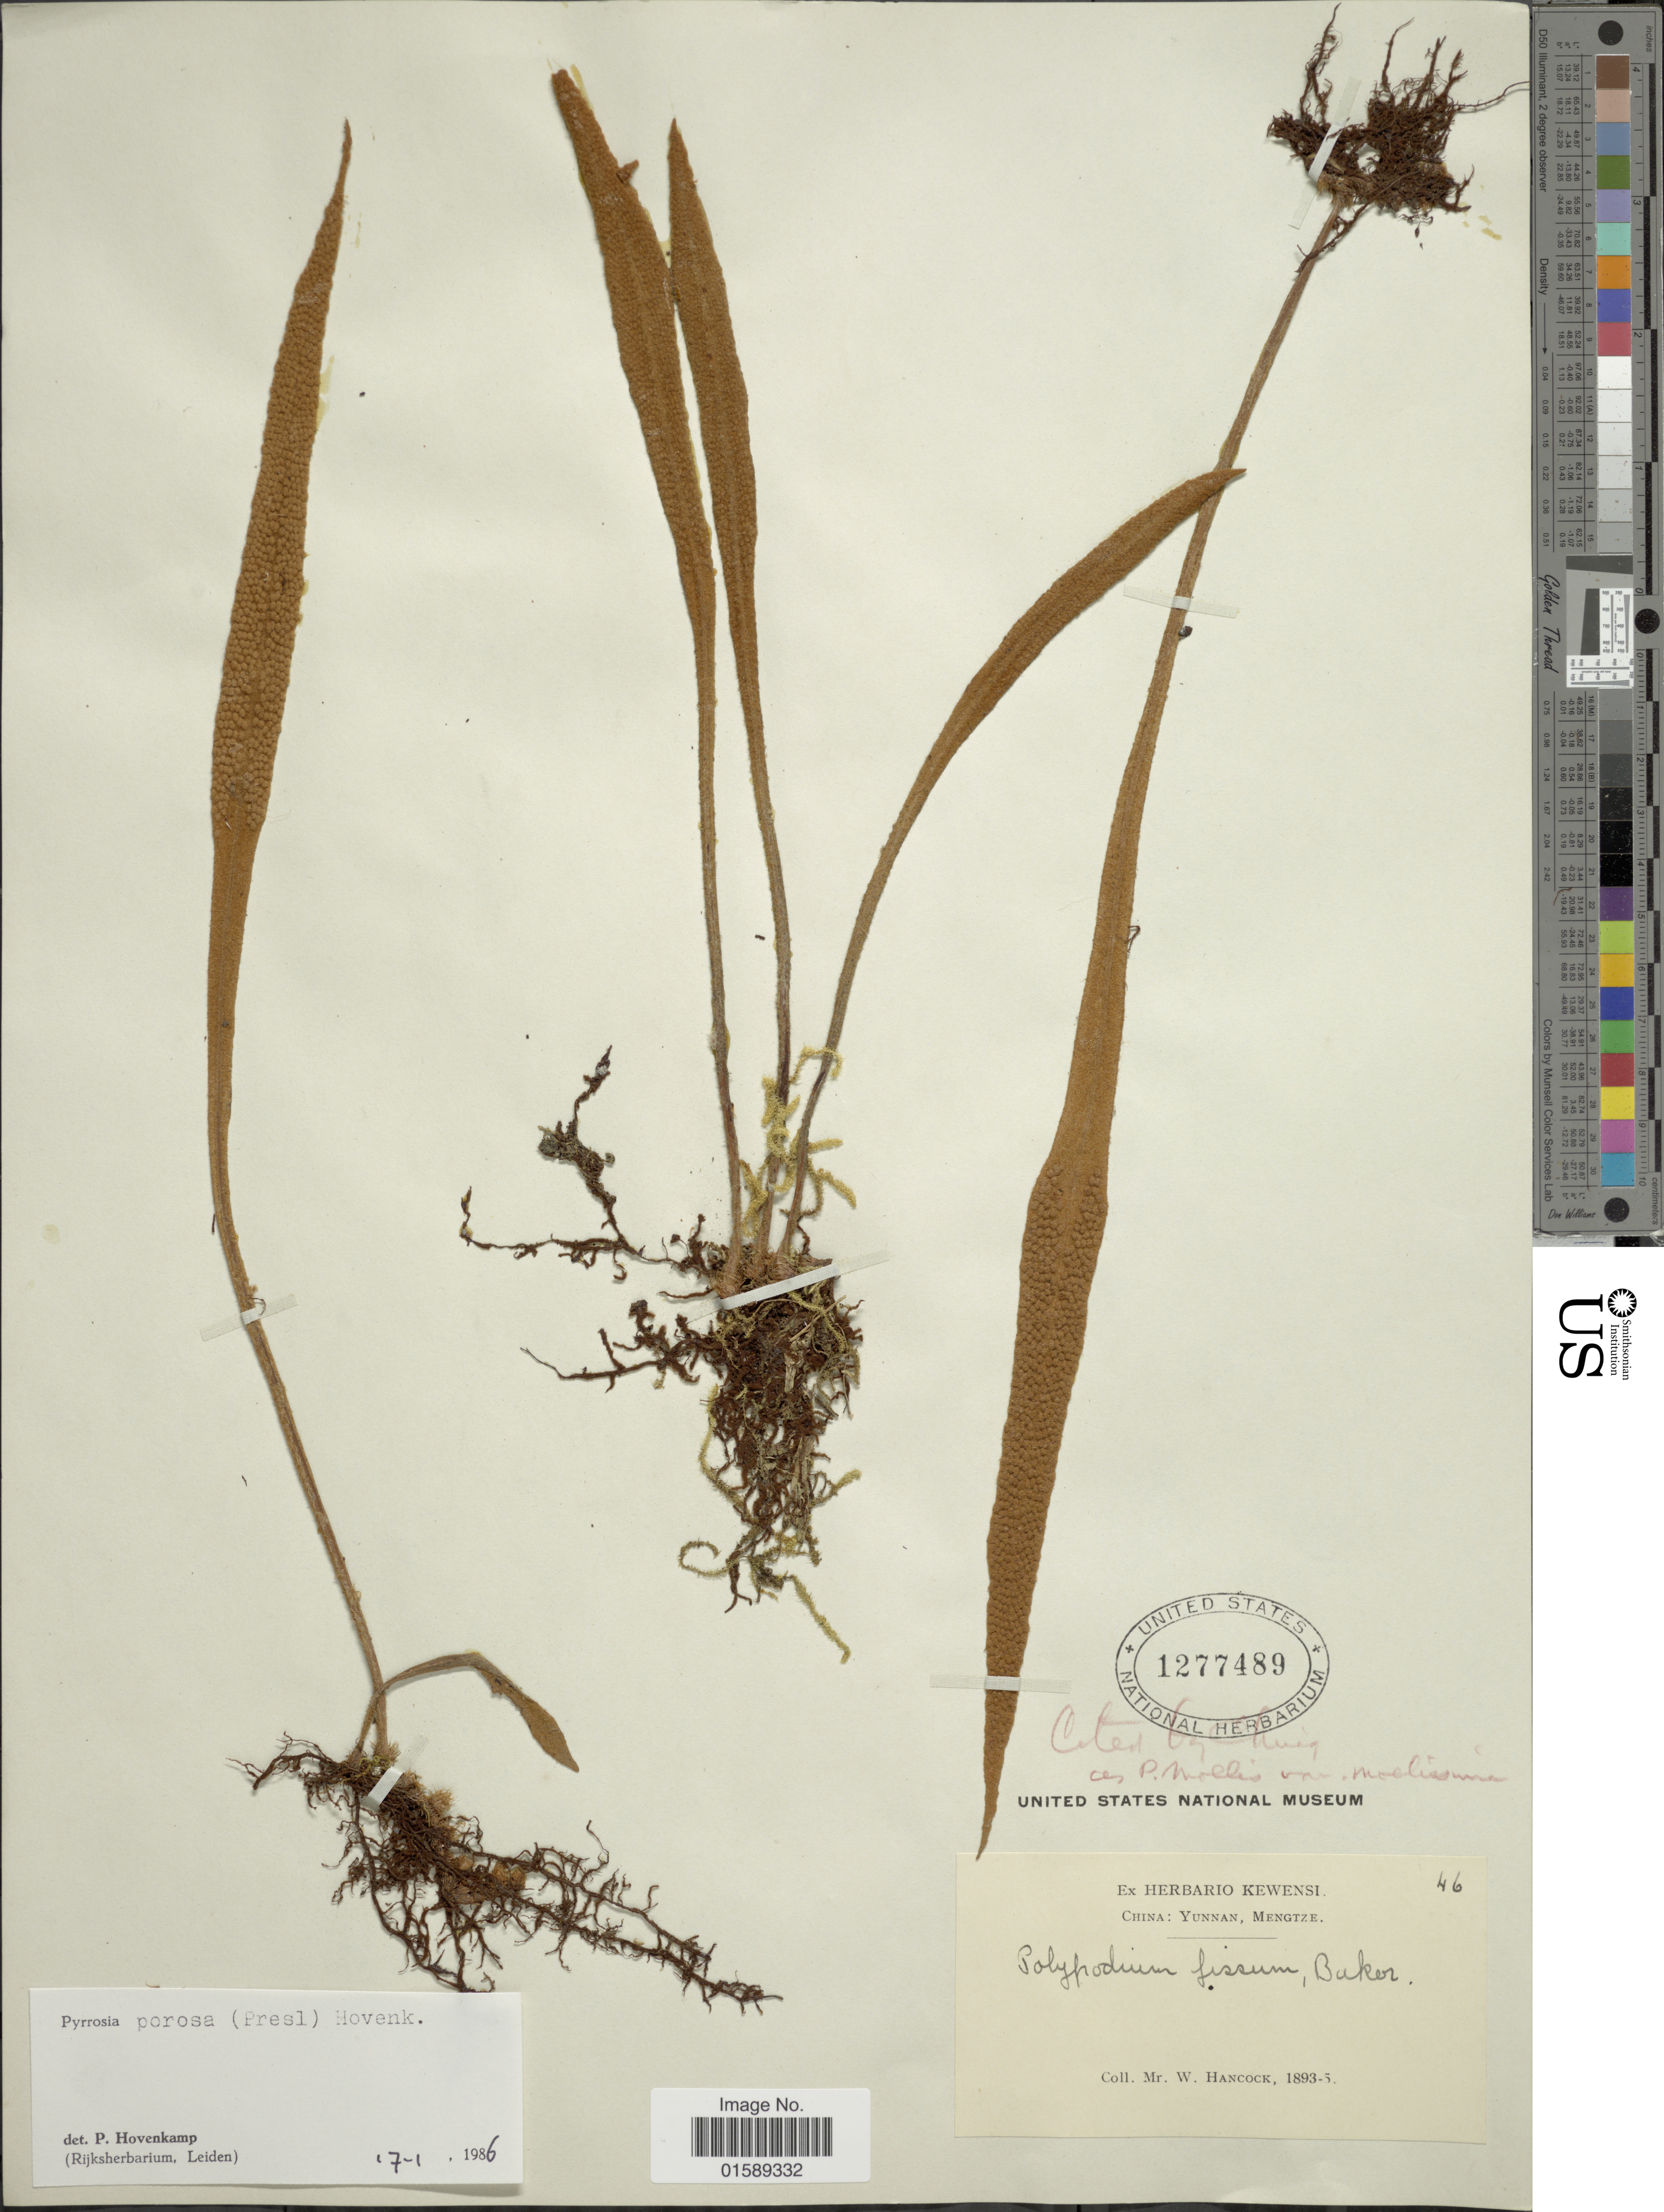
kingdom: Plantae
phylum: Tracheophyta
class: Polypodiopsida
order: Polypodiales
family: Polypodiaceae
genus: Pyrrosia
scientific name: Pyrrosia porosa var. porosa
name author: (C. Presl) Hovenkamp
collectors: W. Hancock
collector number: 46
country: China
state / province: Yunnan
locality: Yunnan, Mengtze.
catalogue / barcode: US 1277489